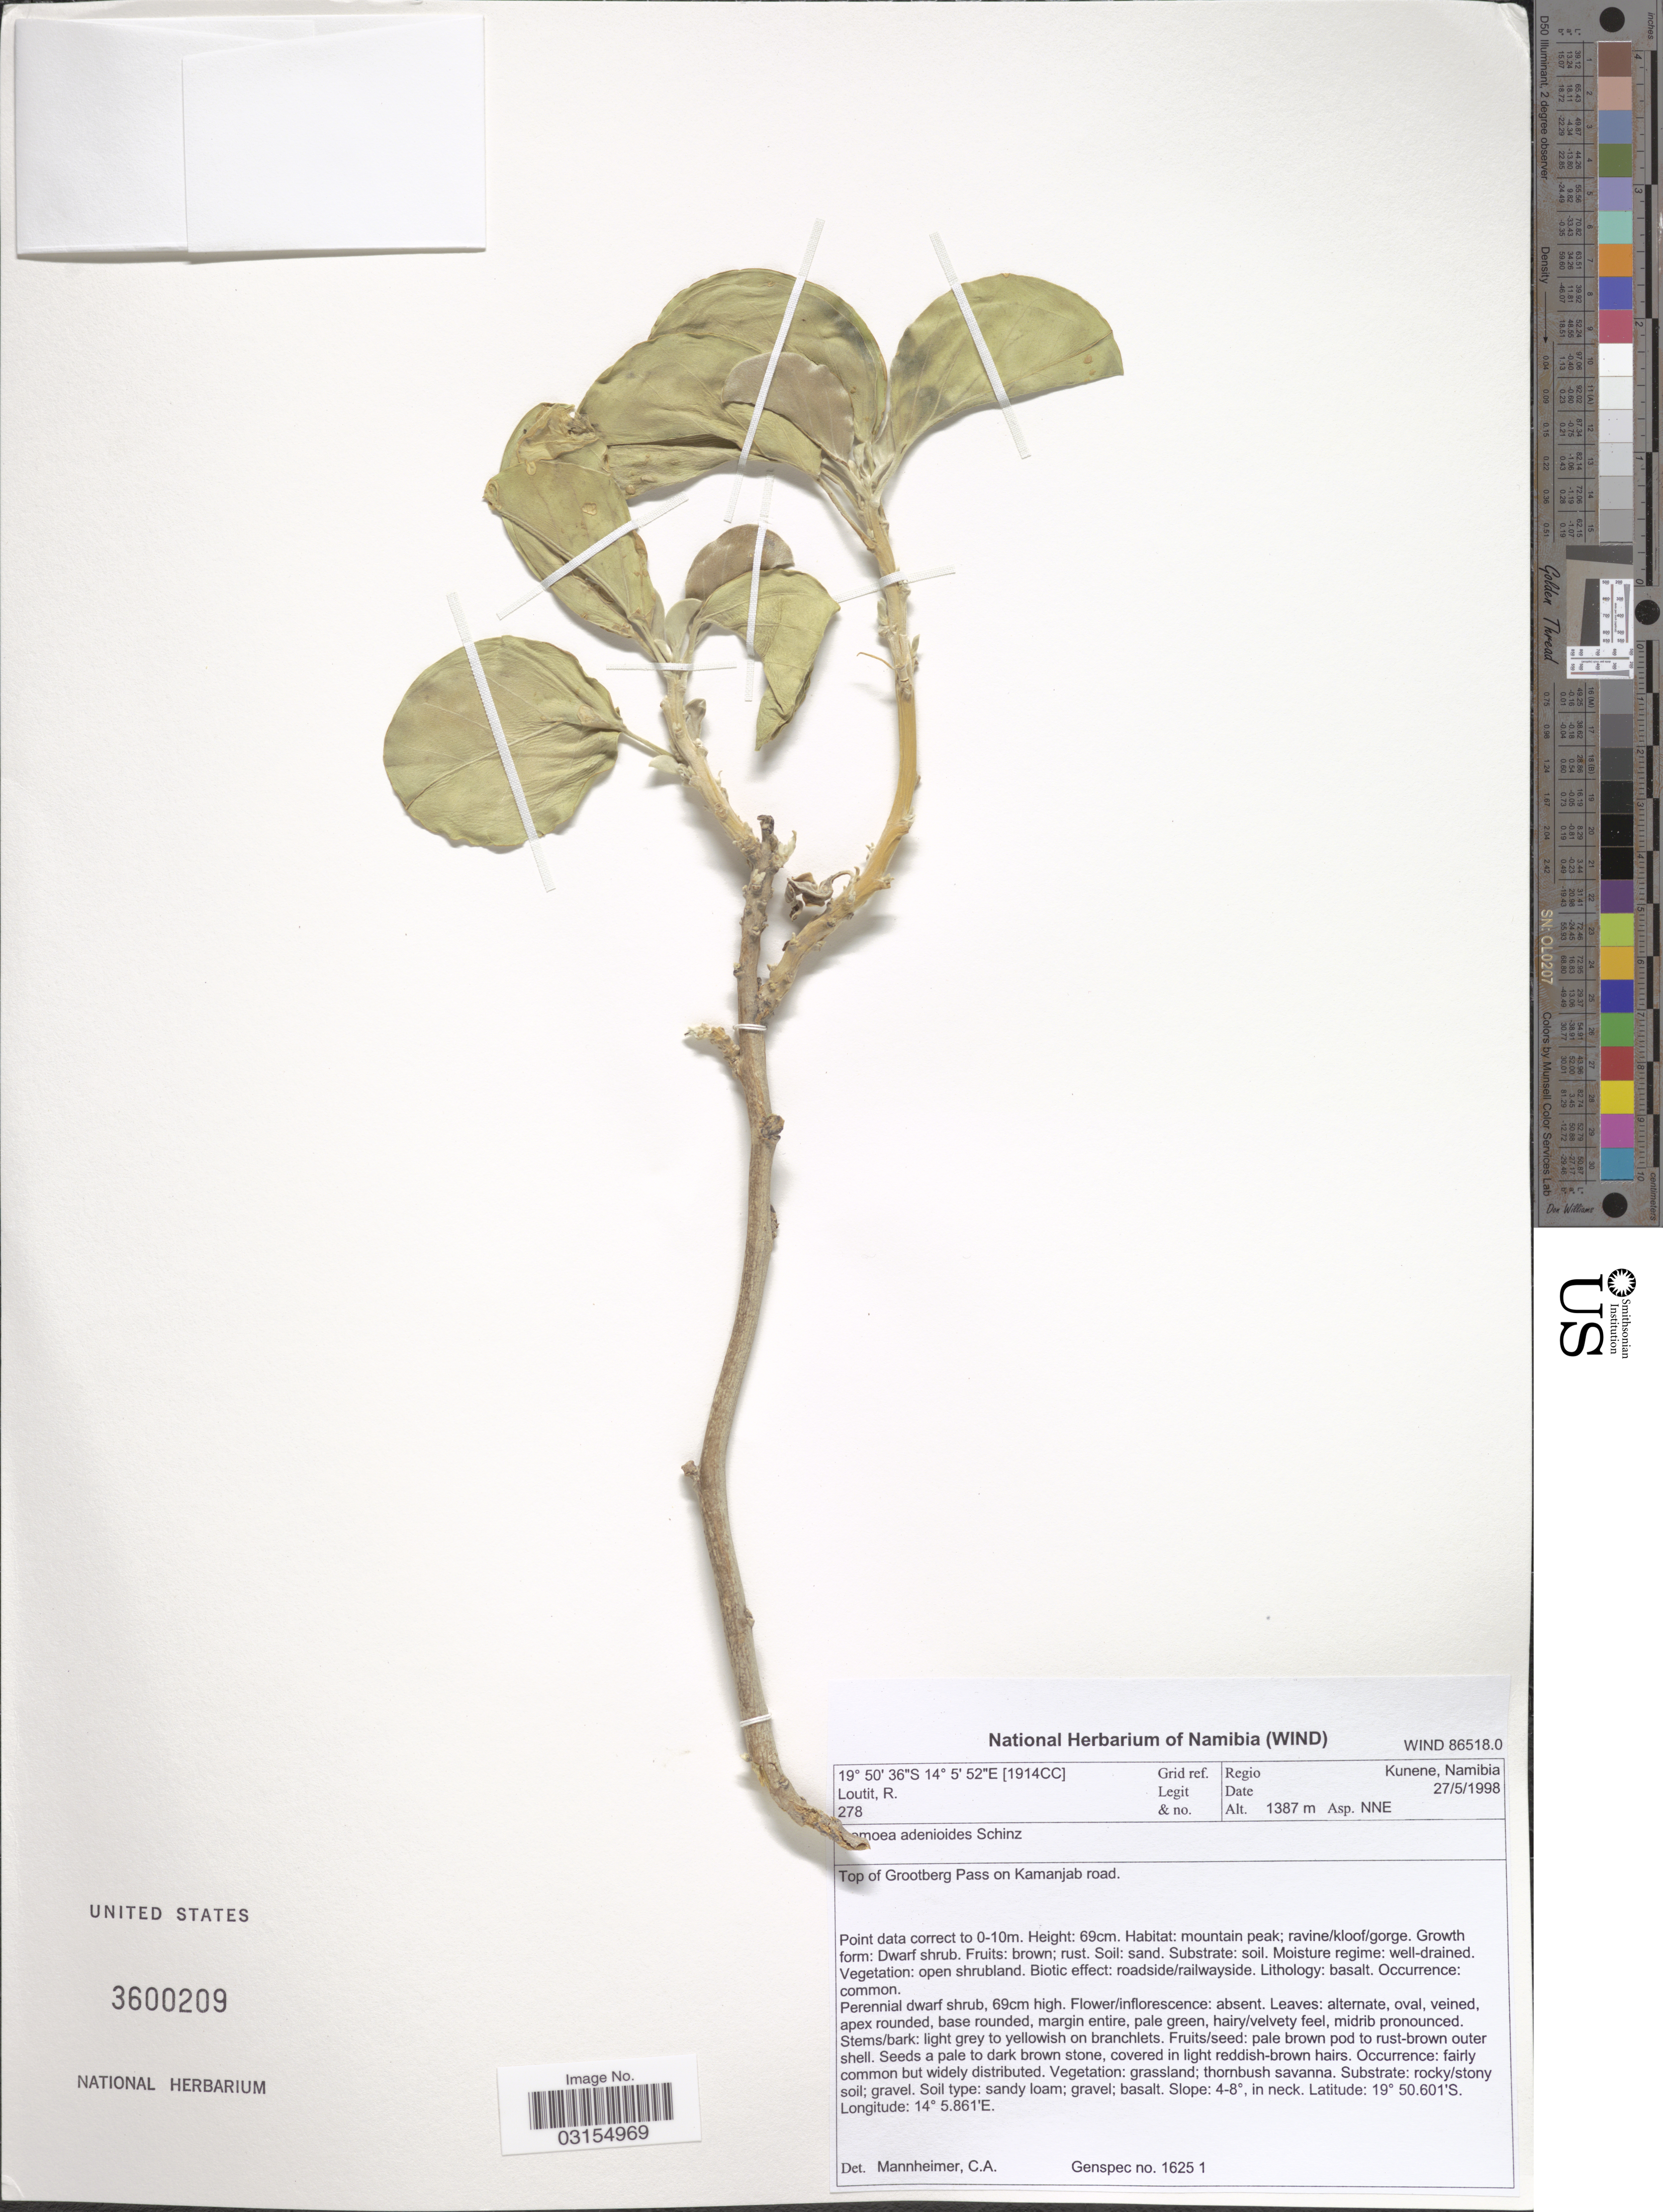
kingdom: Plantae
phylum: Tracheophyta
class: Magnoliopsida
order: Solanales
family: Convolvulaceae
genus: Ipomoea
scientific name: Ipomoea adenioides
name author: Schinz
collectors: R. Loutit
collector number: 278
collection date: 1998-05-27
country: Namibia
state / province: Kunene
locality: [1914CC] Grid ref. Regio Kunene. Top of Grootberg Pass on Kamanjab road.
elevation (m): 1387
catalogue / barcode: US 3600209